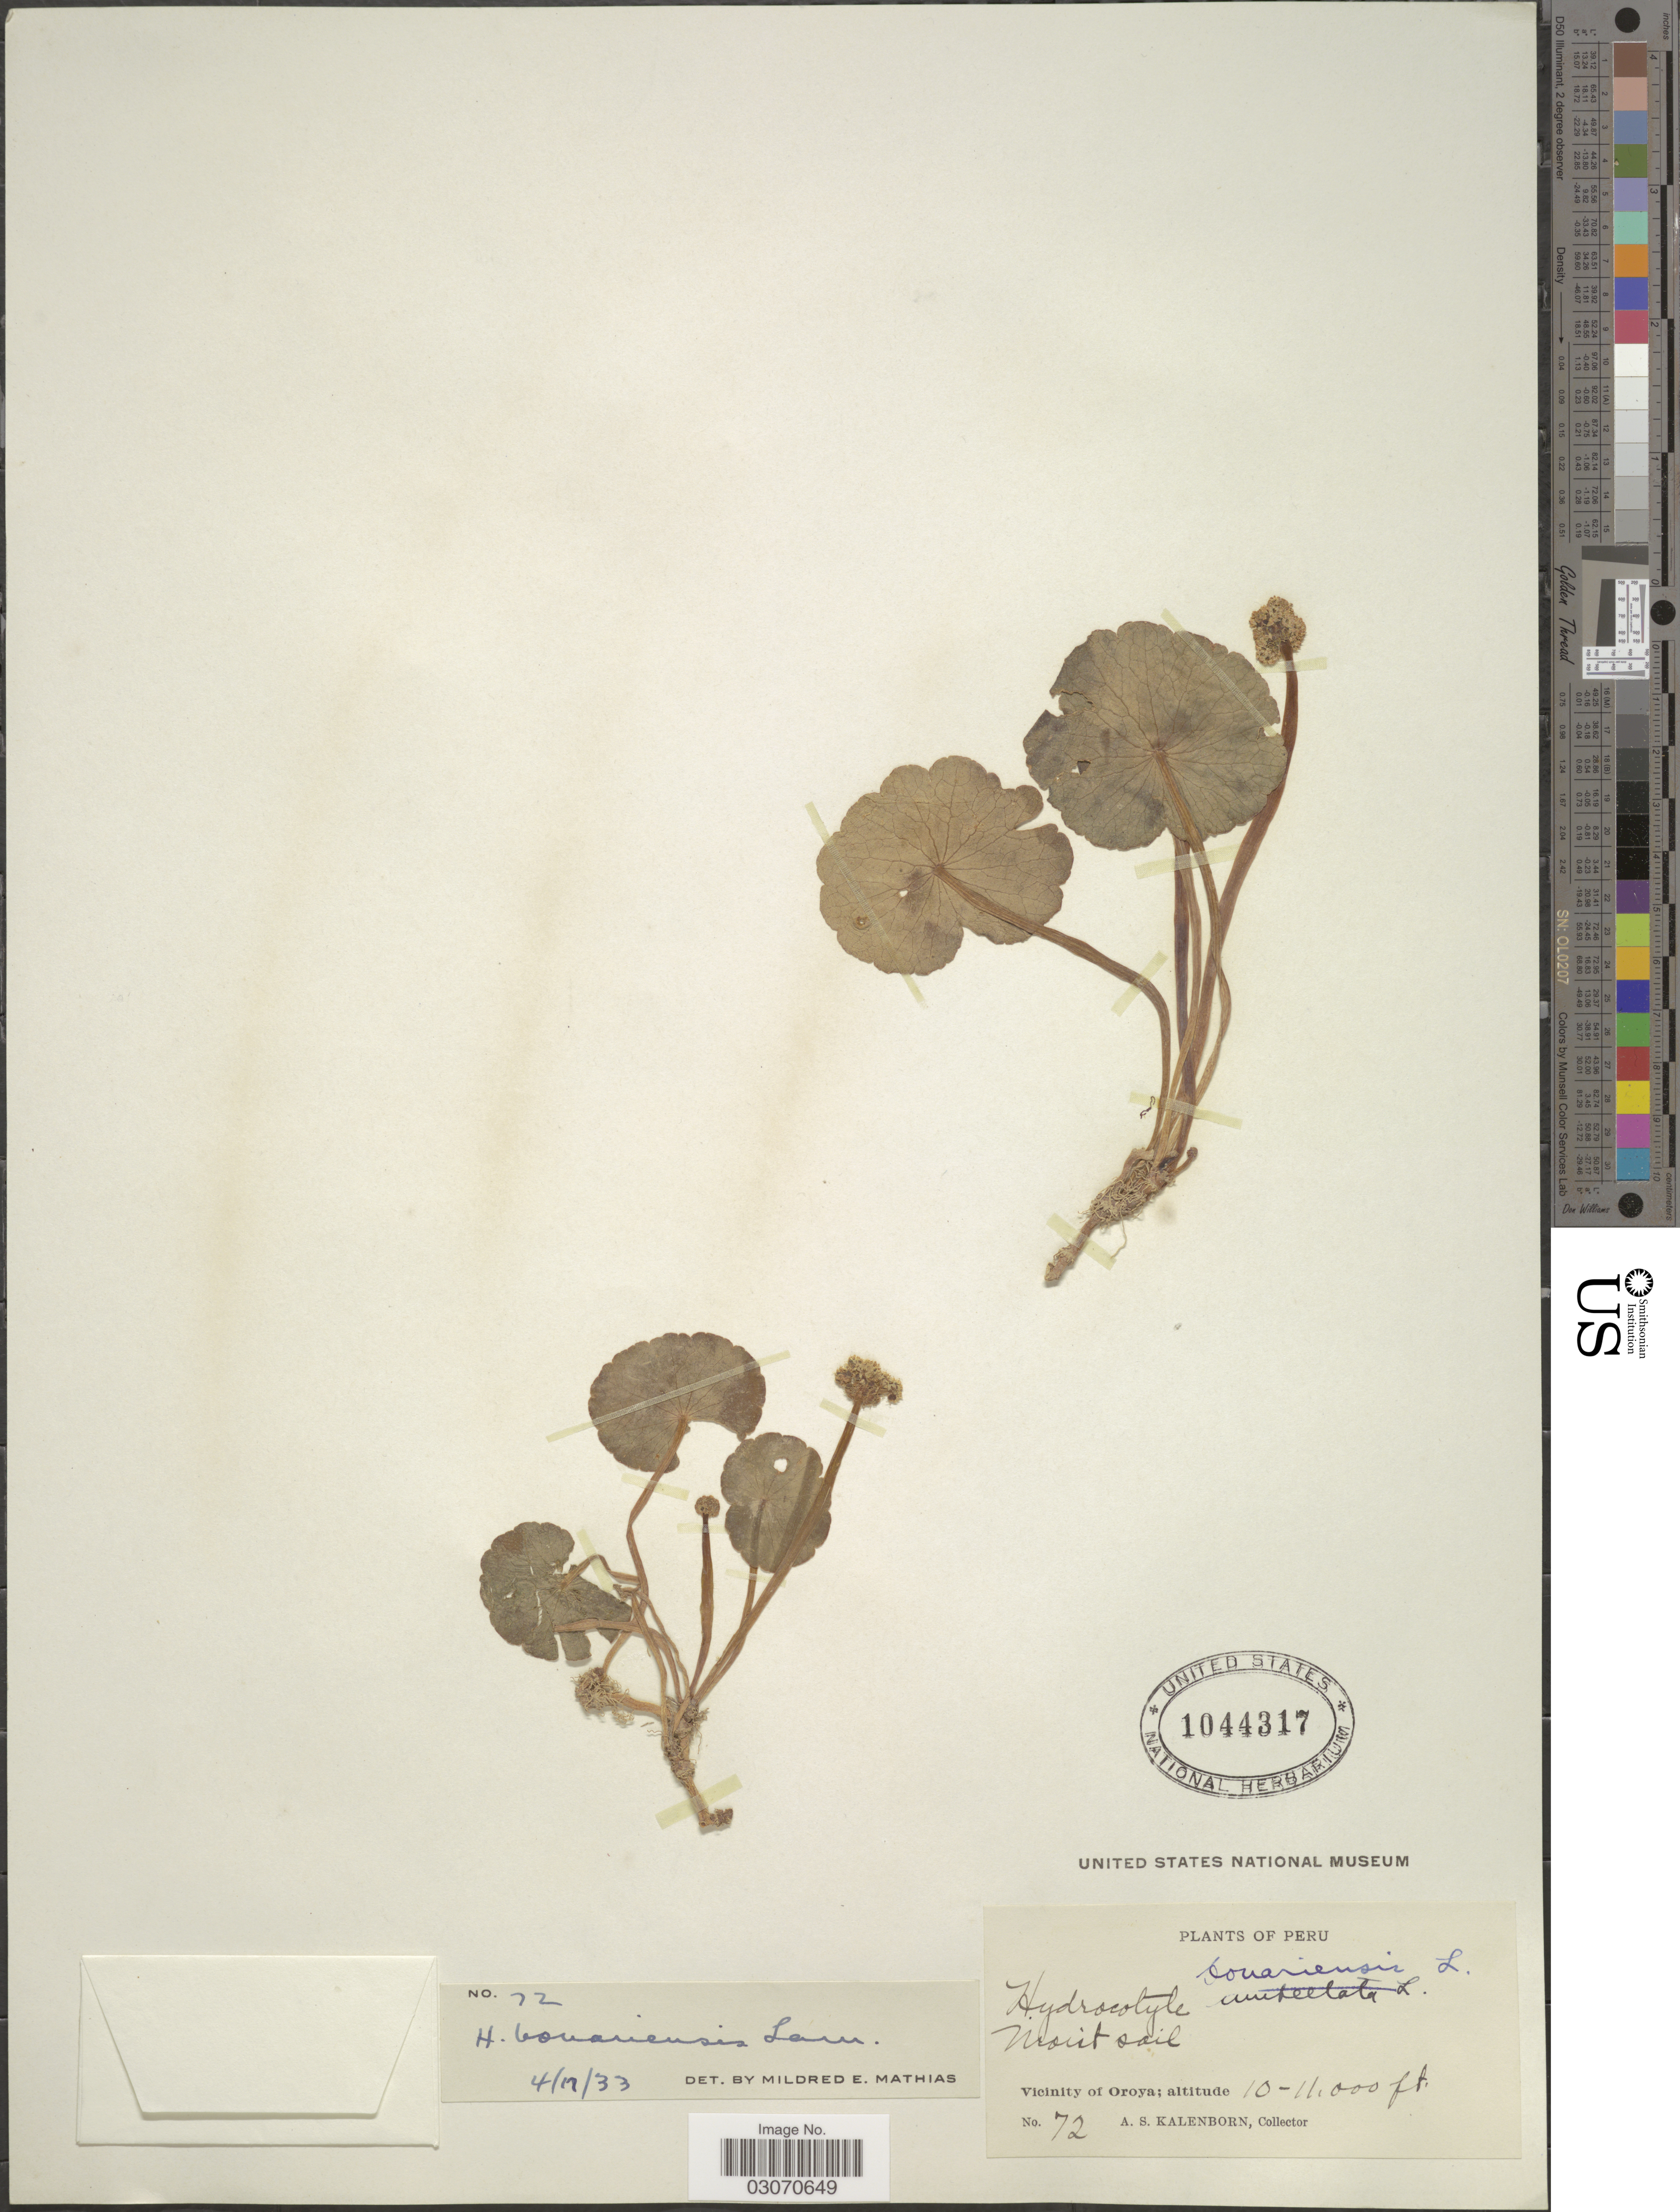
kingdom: Plantae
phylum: Tracheophyta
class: Magnoliopsida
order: Apiales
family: Araliaceae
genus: Hydrocotyle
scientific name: Hydrocotyle bonariensis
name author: Lam.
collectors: A. Kalenborn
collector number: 72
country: Peru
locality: Vicinity of Oroya.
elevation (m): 3048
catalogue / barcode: US 1044317